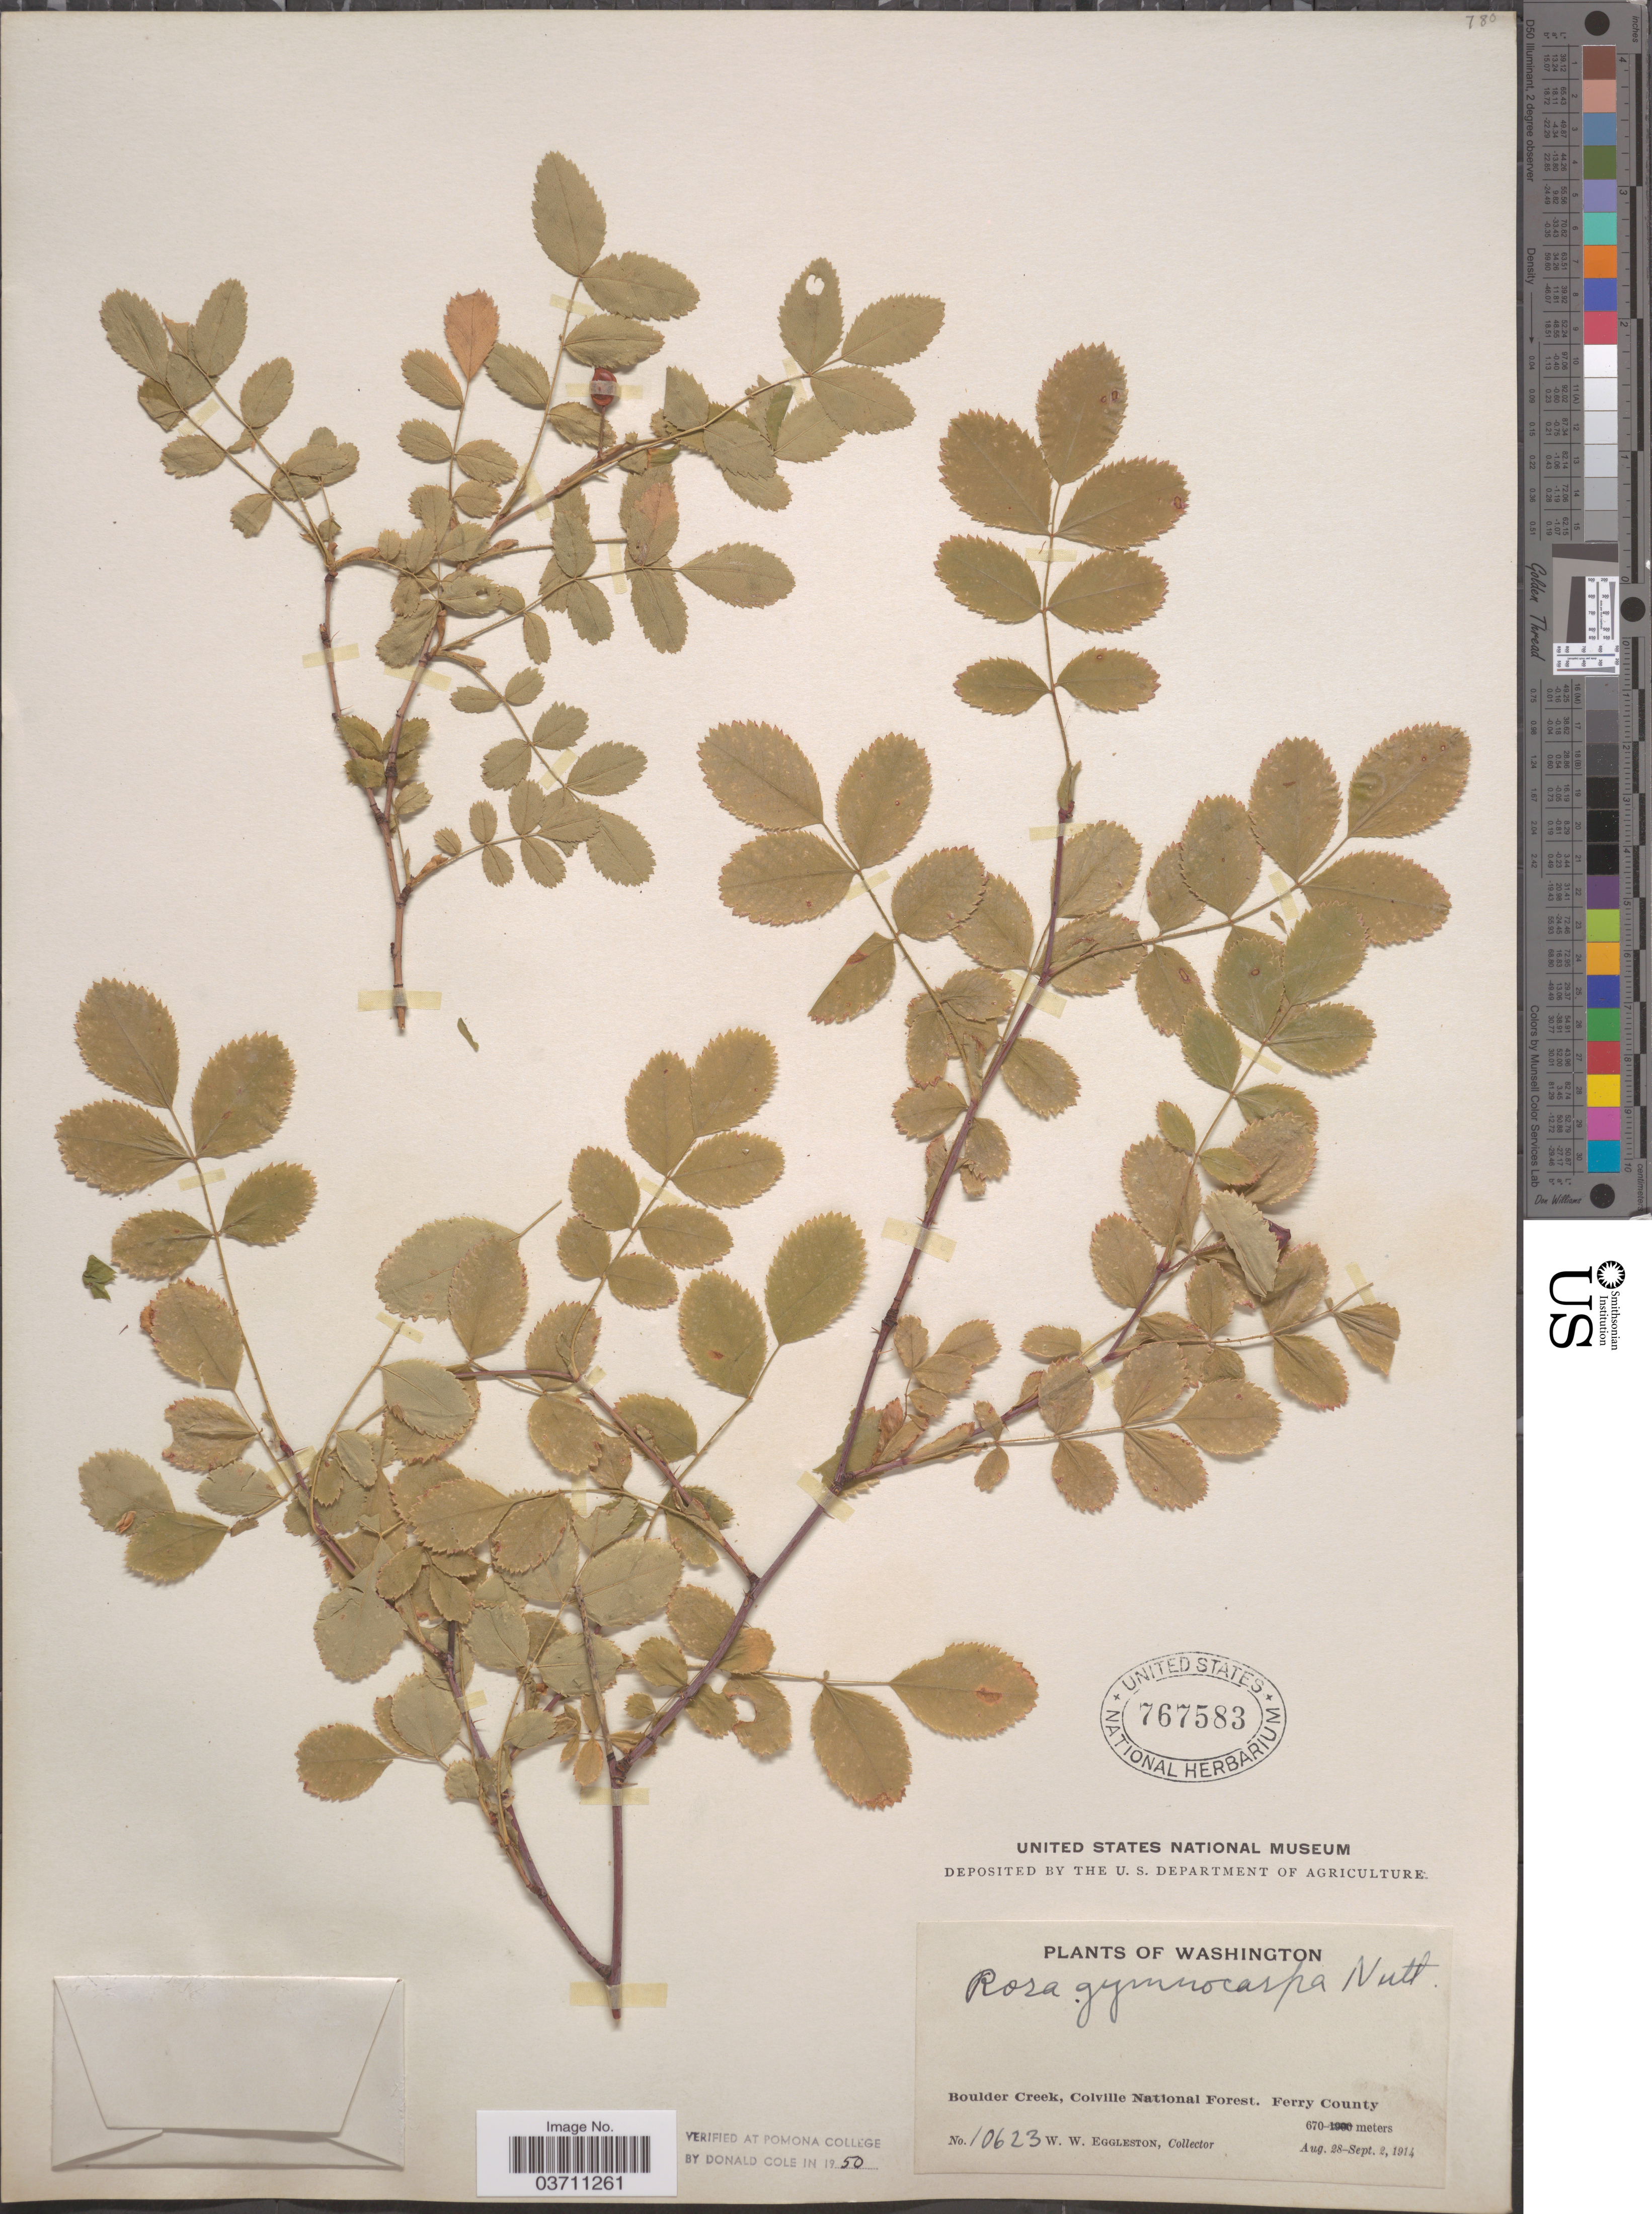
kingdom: Plantae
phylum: Tracheophyta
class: Magnoliopsida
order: Rosales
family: Rosaceae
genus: Rosa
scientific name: Rosa gymnocarpa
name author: Nutt.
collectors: W. W. Eggleston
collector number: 10623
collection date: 1914-08-28/1914-09-02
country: United States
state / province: Washington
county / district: Ferry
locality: Boulder Creek, Colville National Forest. Ferry County.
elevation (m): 670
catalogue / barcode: US 767583